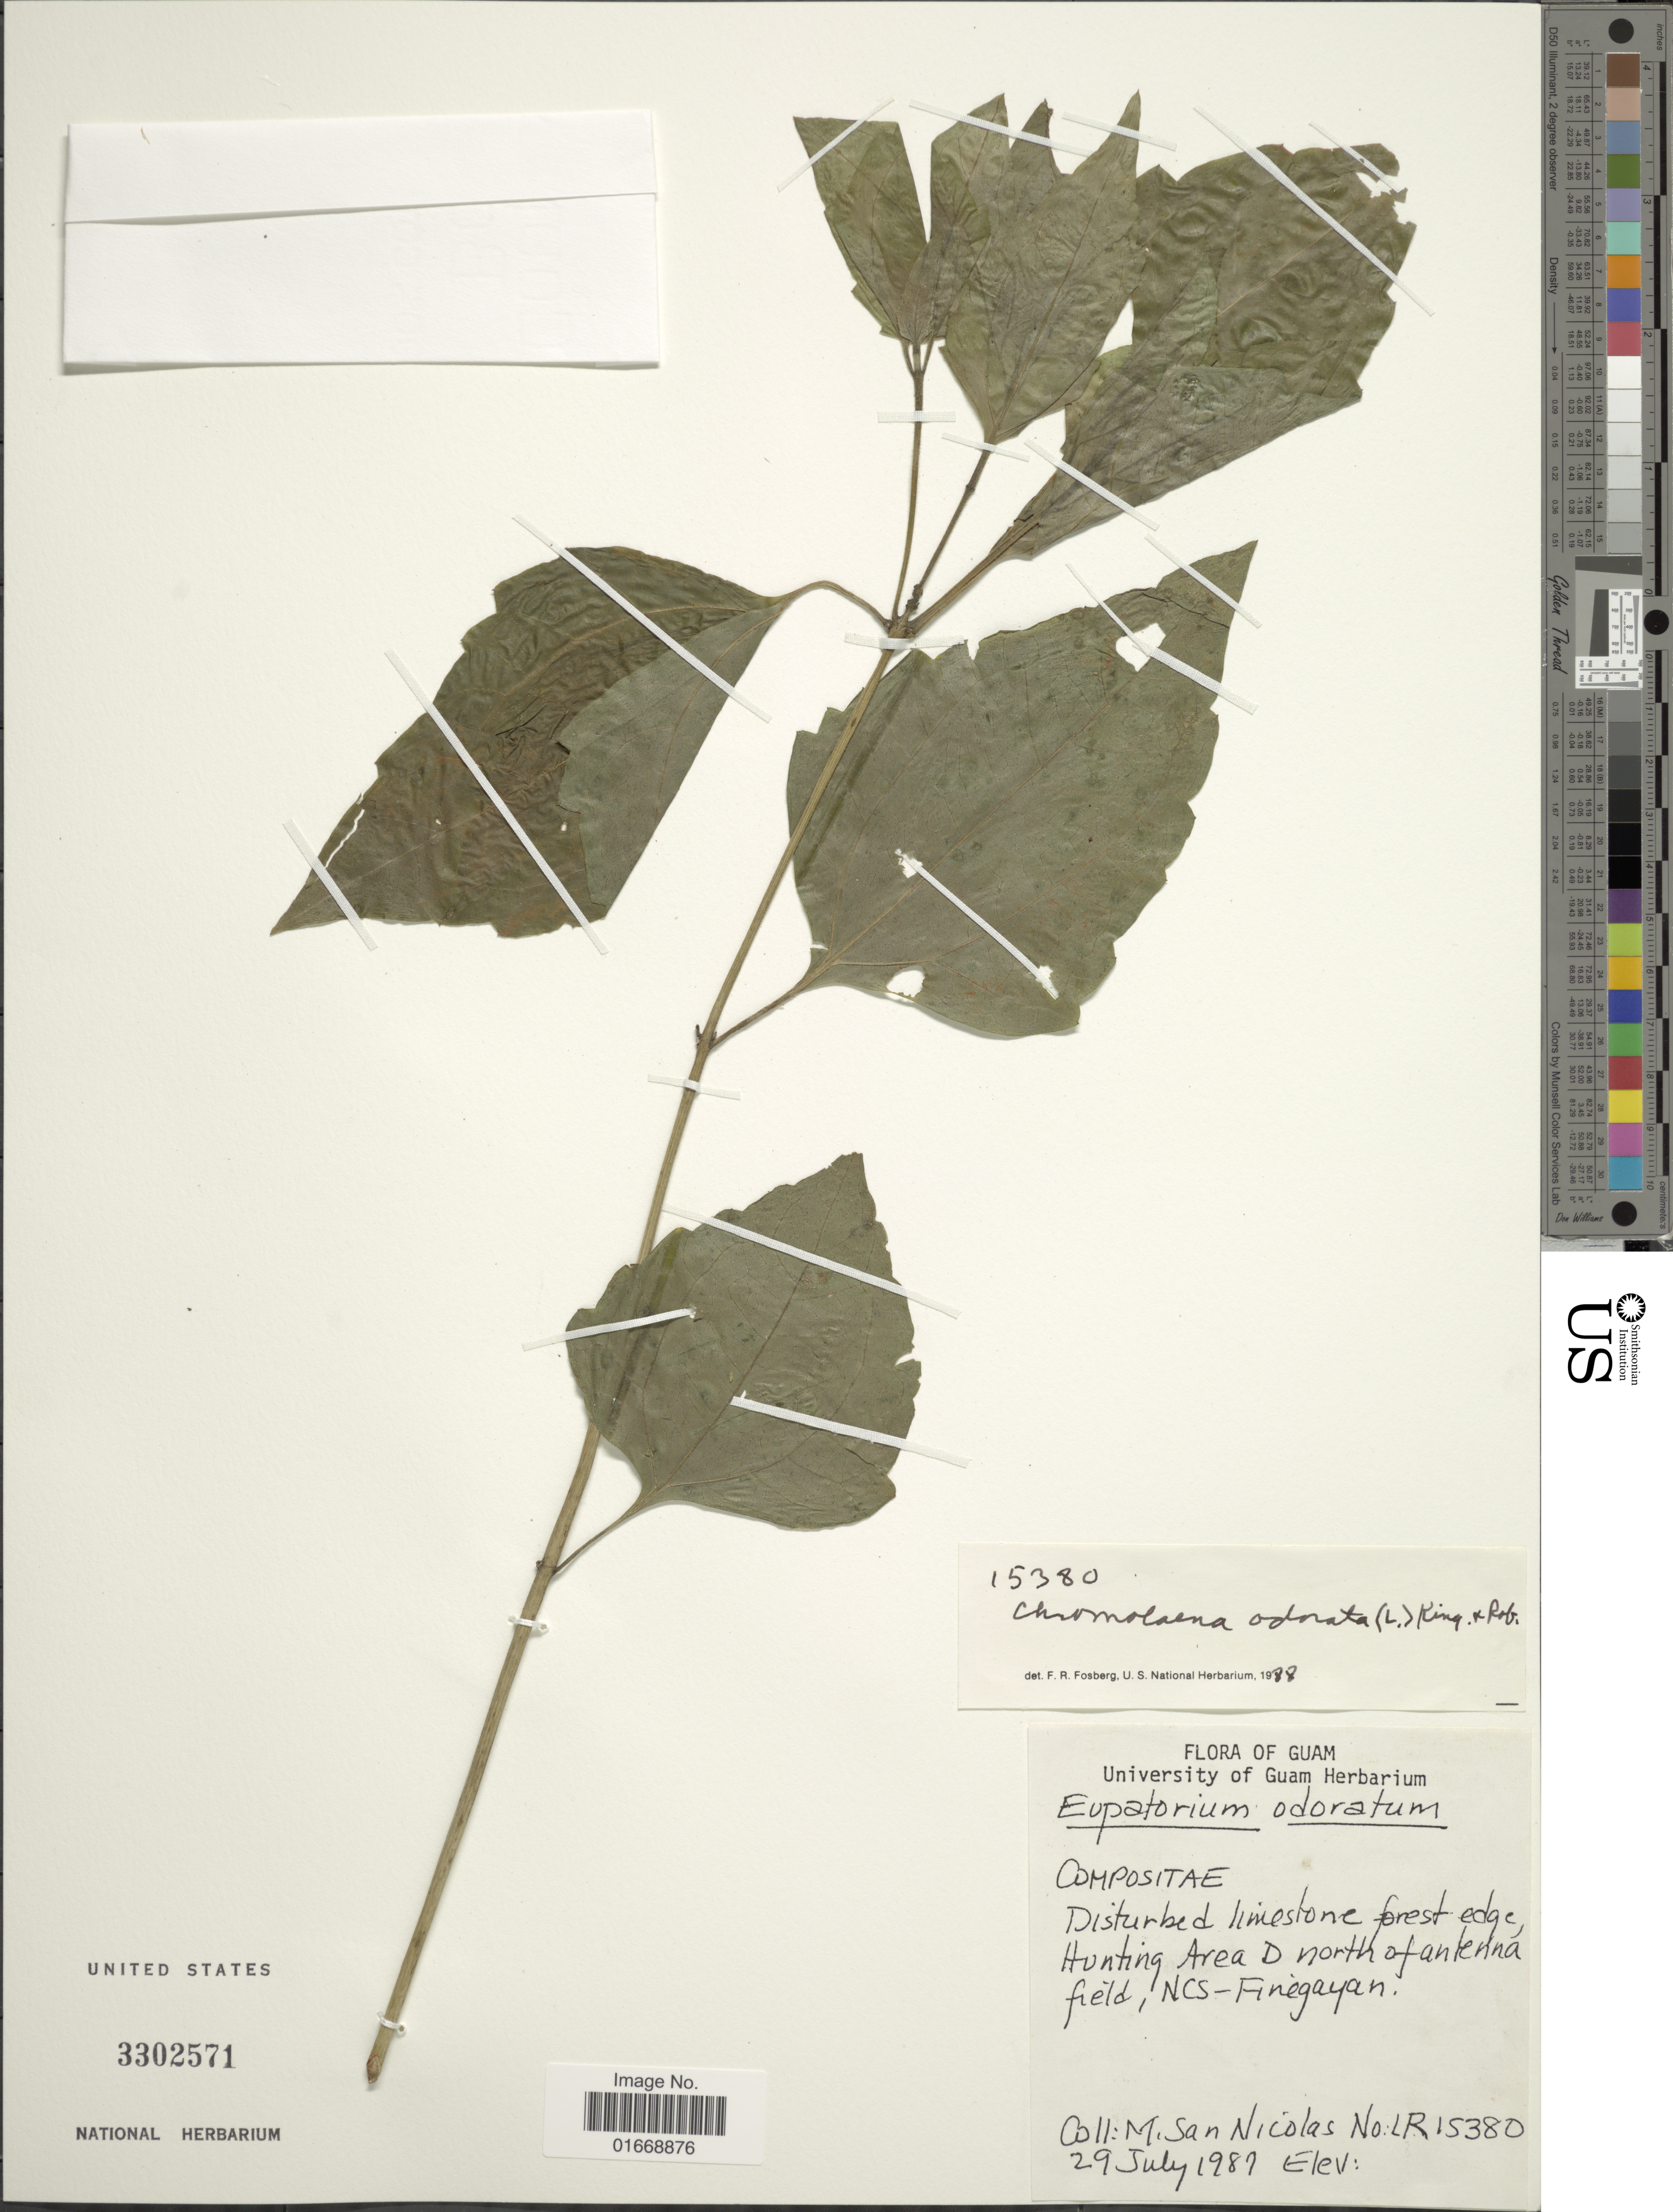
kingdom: Plantae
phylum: Tracheophyta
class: Magnoliopsida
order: Asterales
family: Asteraceae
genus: Chromolaena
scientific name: Chromolaena odorata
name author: (L.) R.M. King & H. Rob.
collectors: M. San Nicolas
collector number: LR15380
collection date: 1987-07-29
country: Guam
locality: Hunting Area D North of Antenna field, NCS-Finegayan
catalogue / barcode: US 3302571